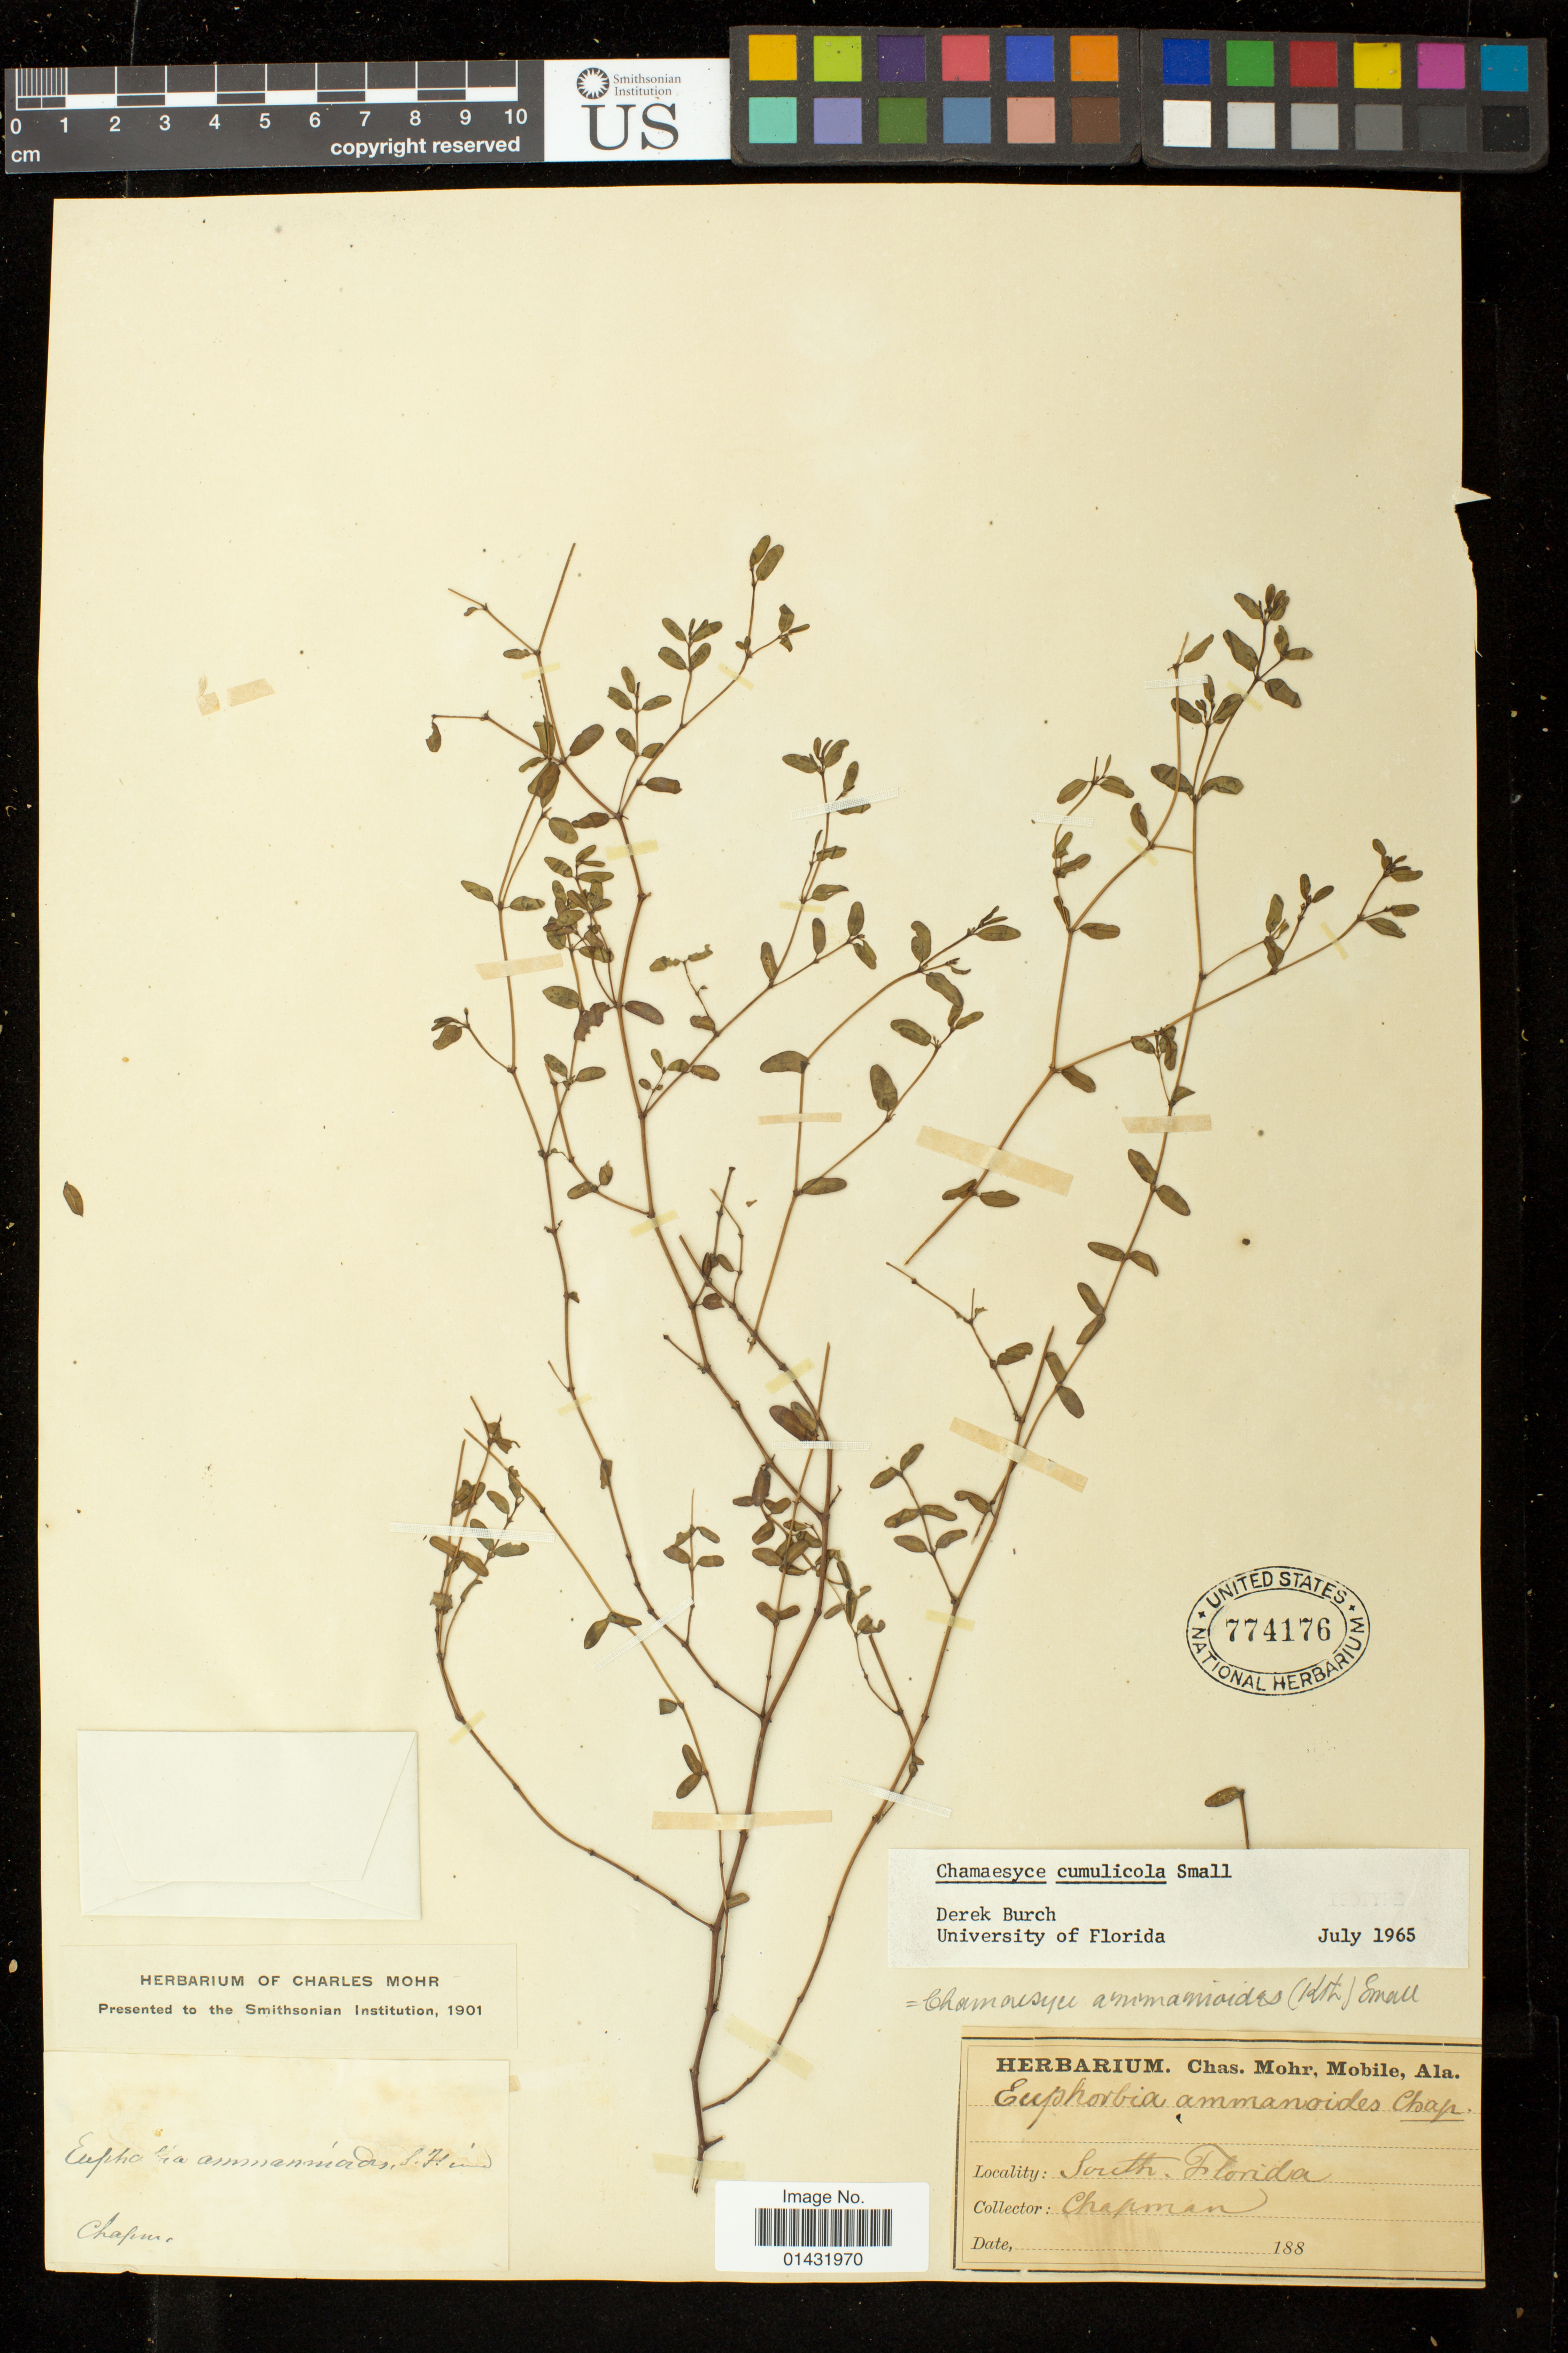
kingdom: Plantae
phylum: Tracheophyta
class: Magnoliopsida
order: Malpighiales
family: Euphorbiaceae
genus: Euphorbia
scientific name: Euphorbia cumulicola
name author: (Small) Oudejans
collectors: A. Chapman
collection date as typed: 188-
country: United States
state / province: Florida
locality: South Florida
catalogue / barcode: US 774176